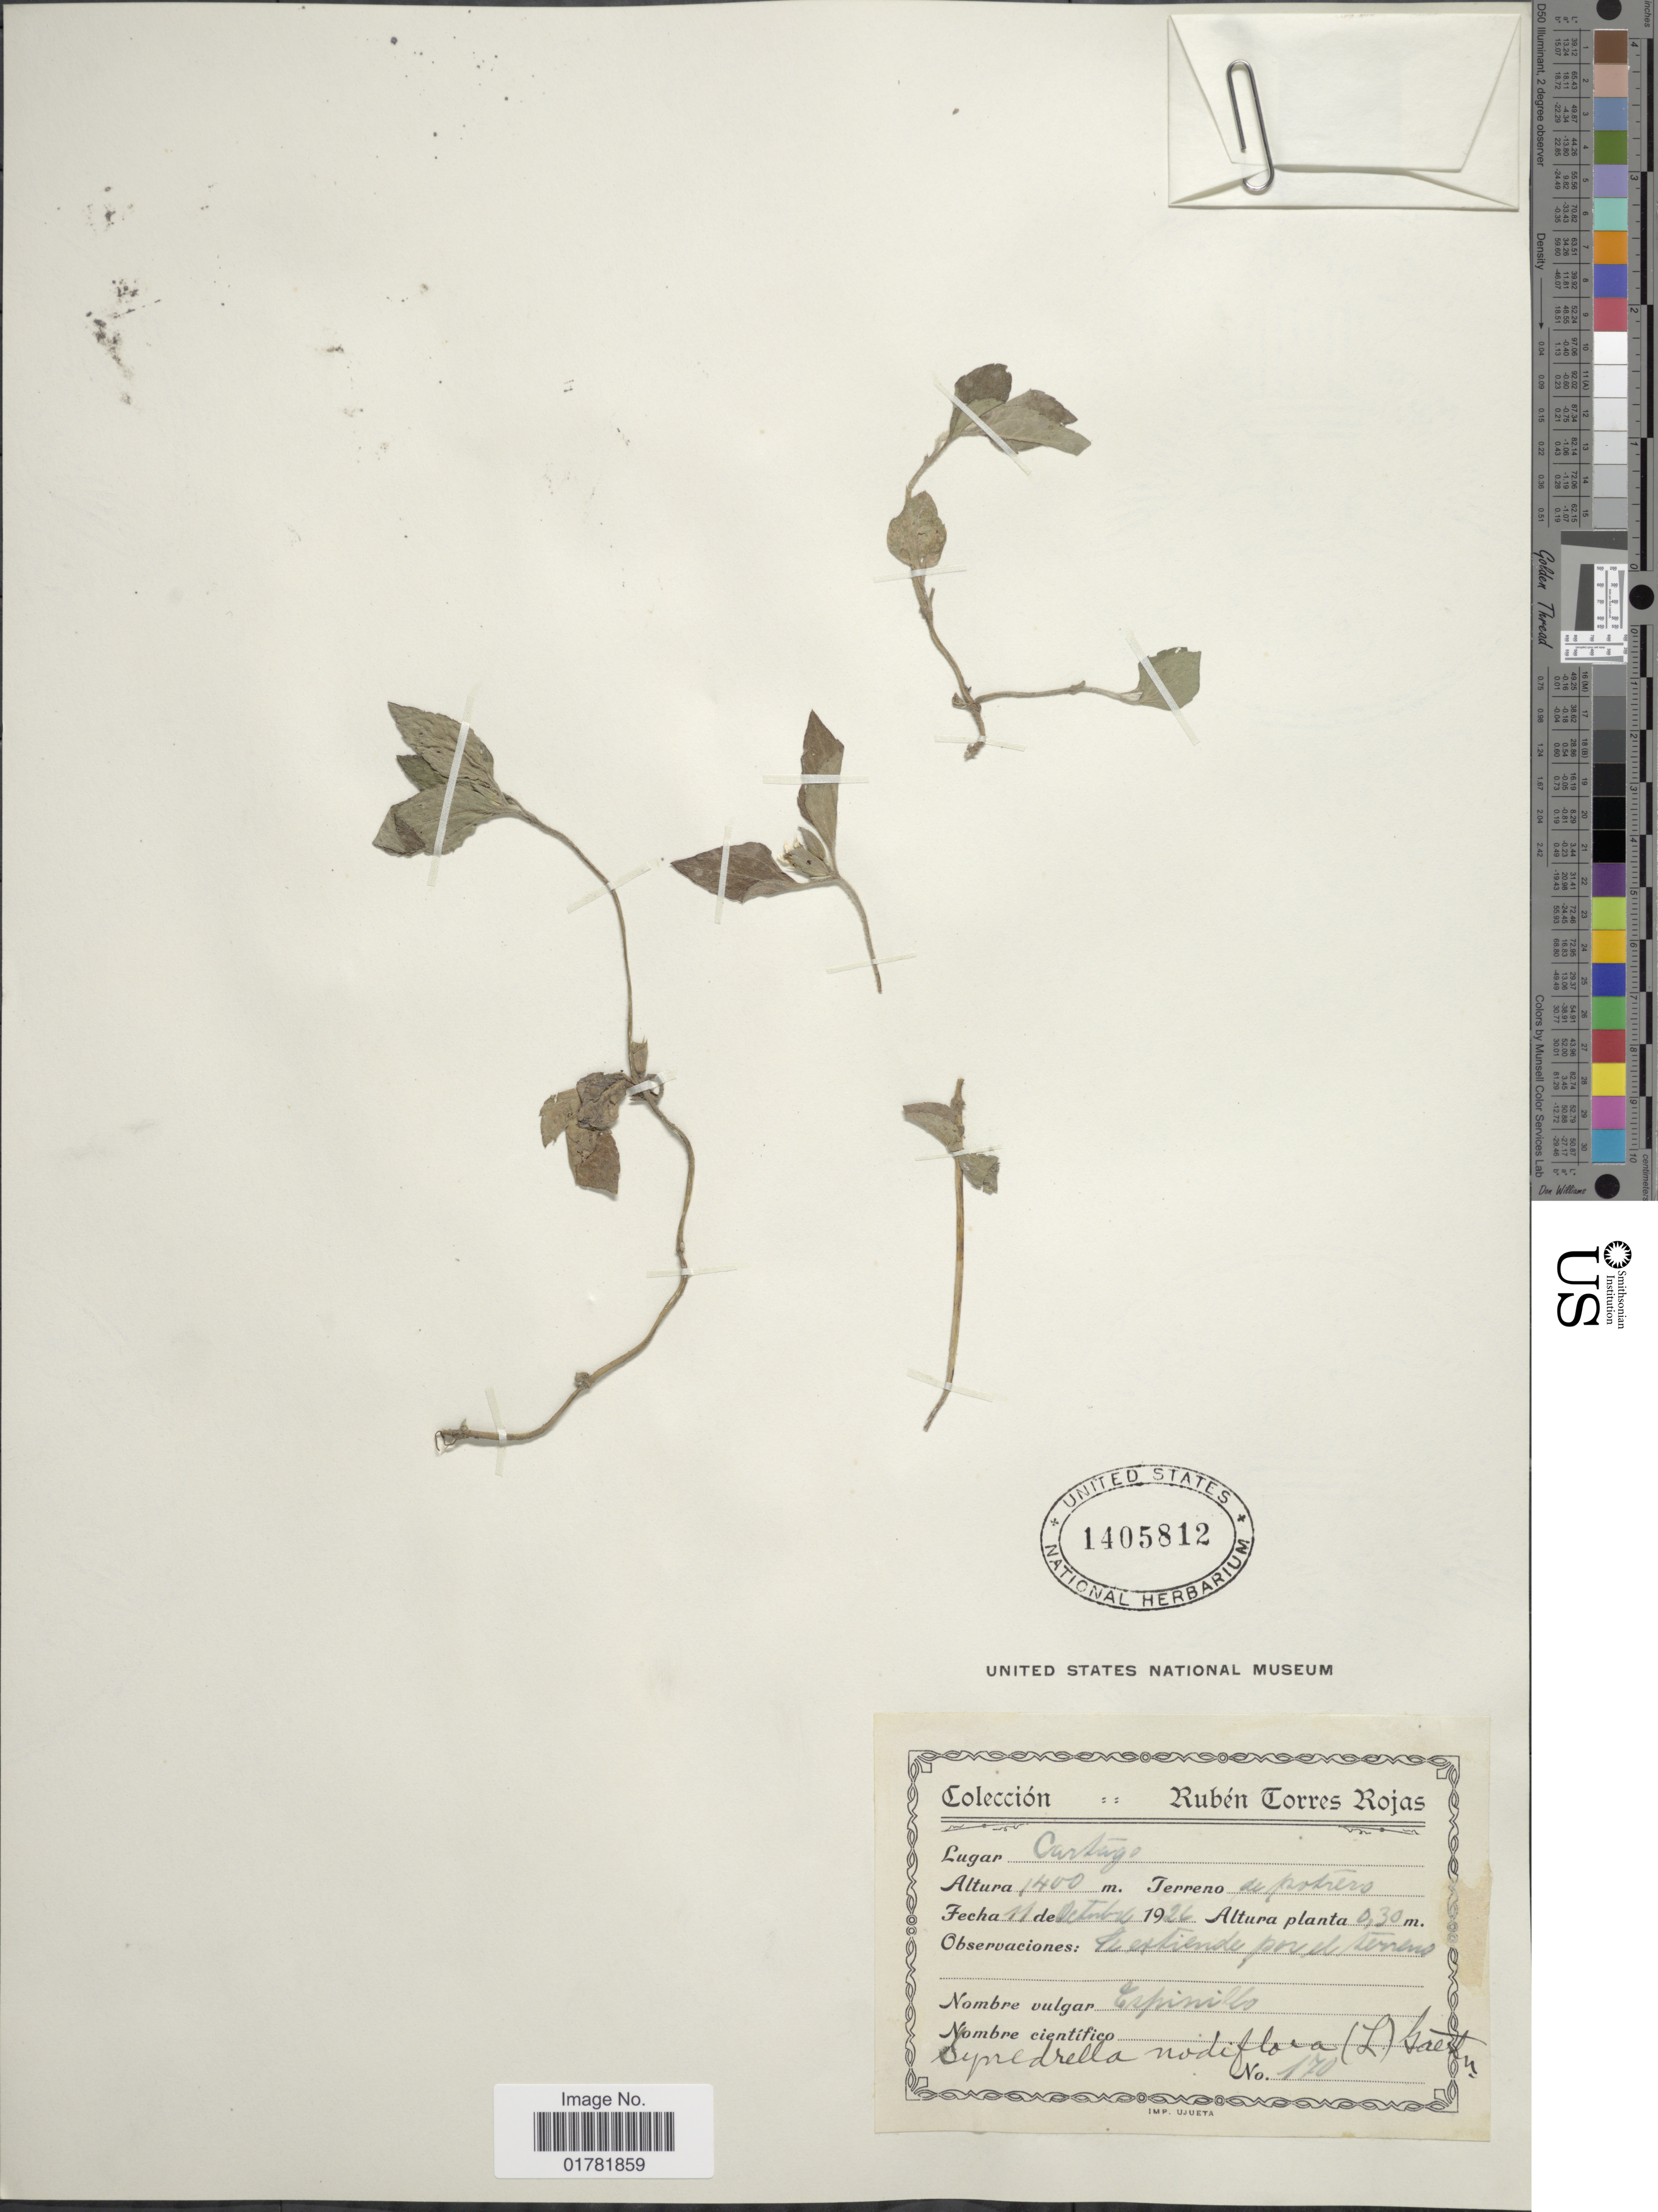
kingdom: Plantae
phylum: Tracheophyta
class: Magnoliopsida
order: Asterales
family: Asteraceae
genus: Synedrella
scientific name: Synedrella nodiflora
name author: (L.) Gaertn.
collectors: R. Torres Rojas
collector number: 170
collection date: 1926-10-11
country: Costa Rica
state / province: Cartago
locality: Terreno de potrero.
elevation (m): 1400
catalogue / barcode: US 1405812